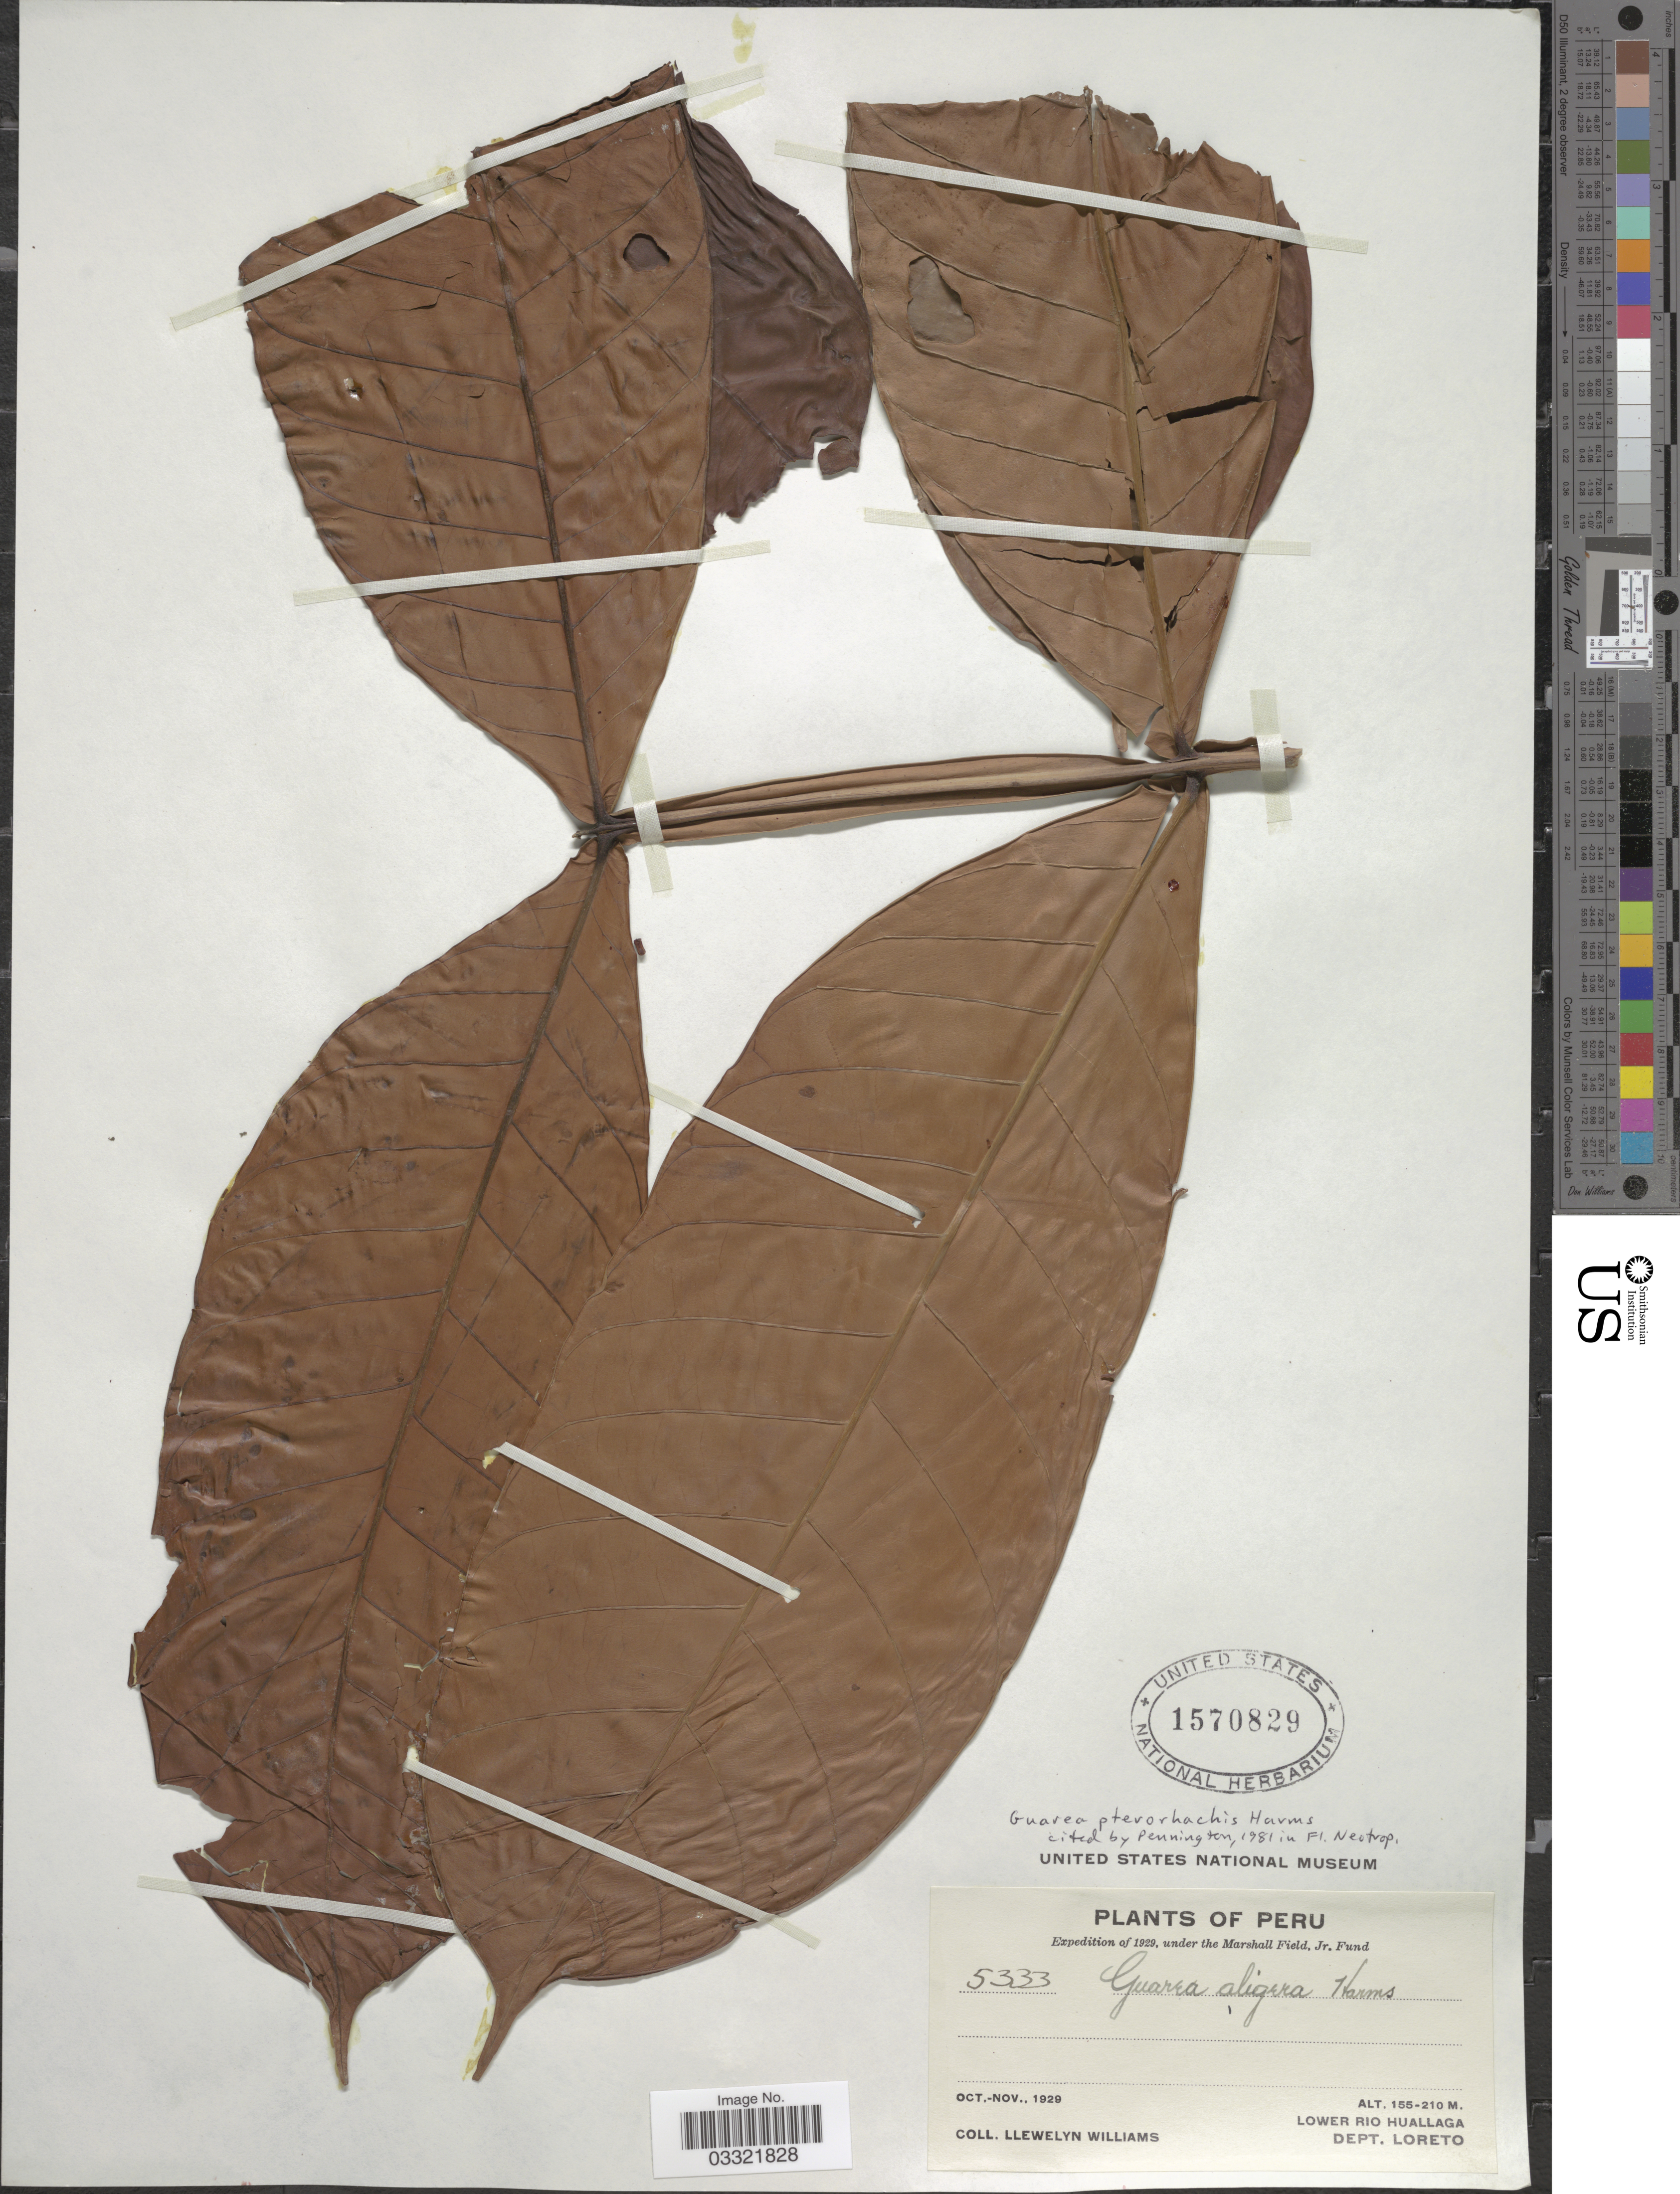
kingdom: Plantae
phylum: Tracheophyta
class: Magnoliopsida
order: Sapindales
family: Meliaceae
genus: Guarea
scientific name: Guarea pterorhachis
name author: Harms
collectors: Ll. Williams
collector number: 5333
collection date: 1929-10/1929-11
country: Peru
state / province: Loreto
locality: Lower Rio Huallaga, Dept. Loreto.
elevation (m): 155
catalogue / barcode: US 1570829